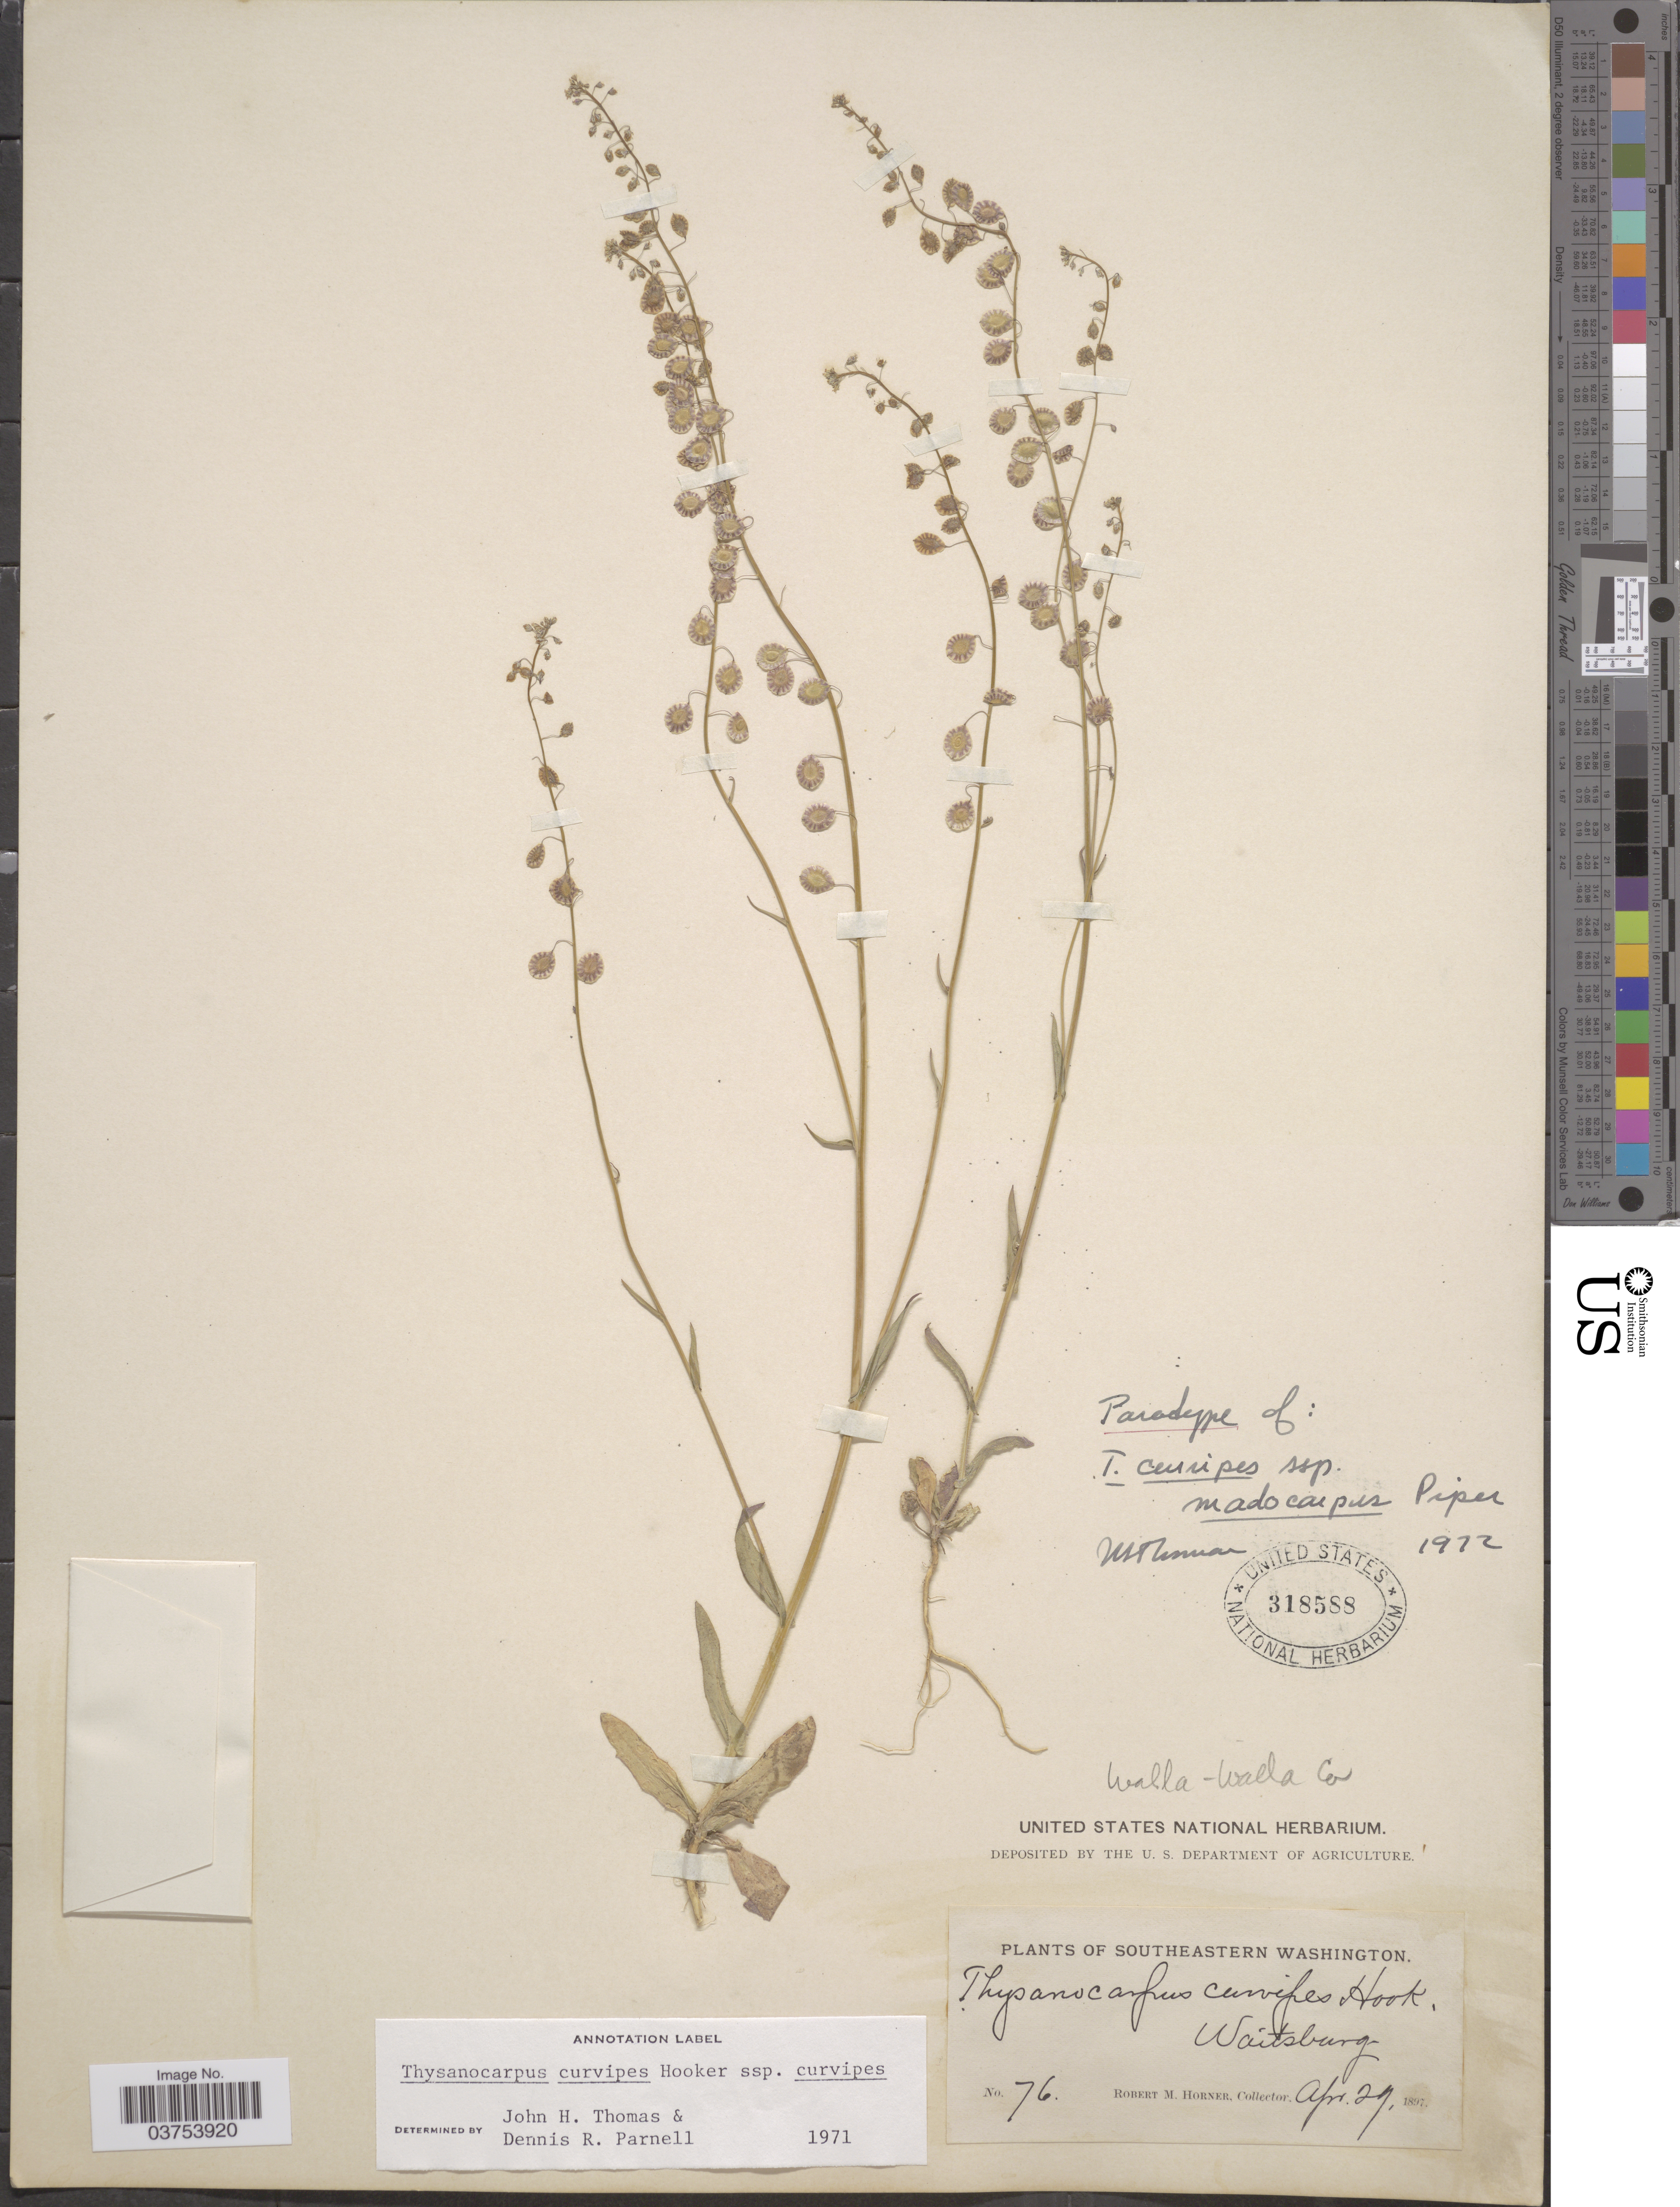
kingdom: Plantae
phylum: Tracheophyta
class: Magnoliopsida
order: Brassicales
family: Brassicaceae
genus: Thysanocarpus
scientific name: Thysanocarpus curvipes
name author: Hook.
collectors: R. Horner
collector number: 76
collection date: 1897-04-29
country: United States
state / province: Washington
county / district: Walla Walla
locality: Southeastern Washington. Waitsburg. Walla-Walla Co.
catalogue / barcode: US 318588